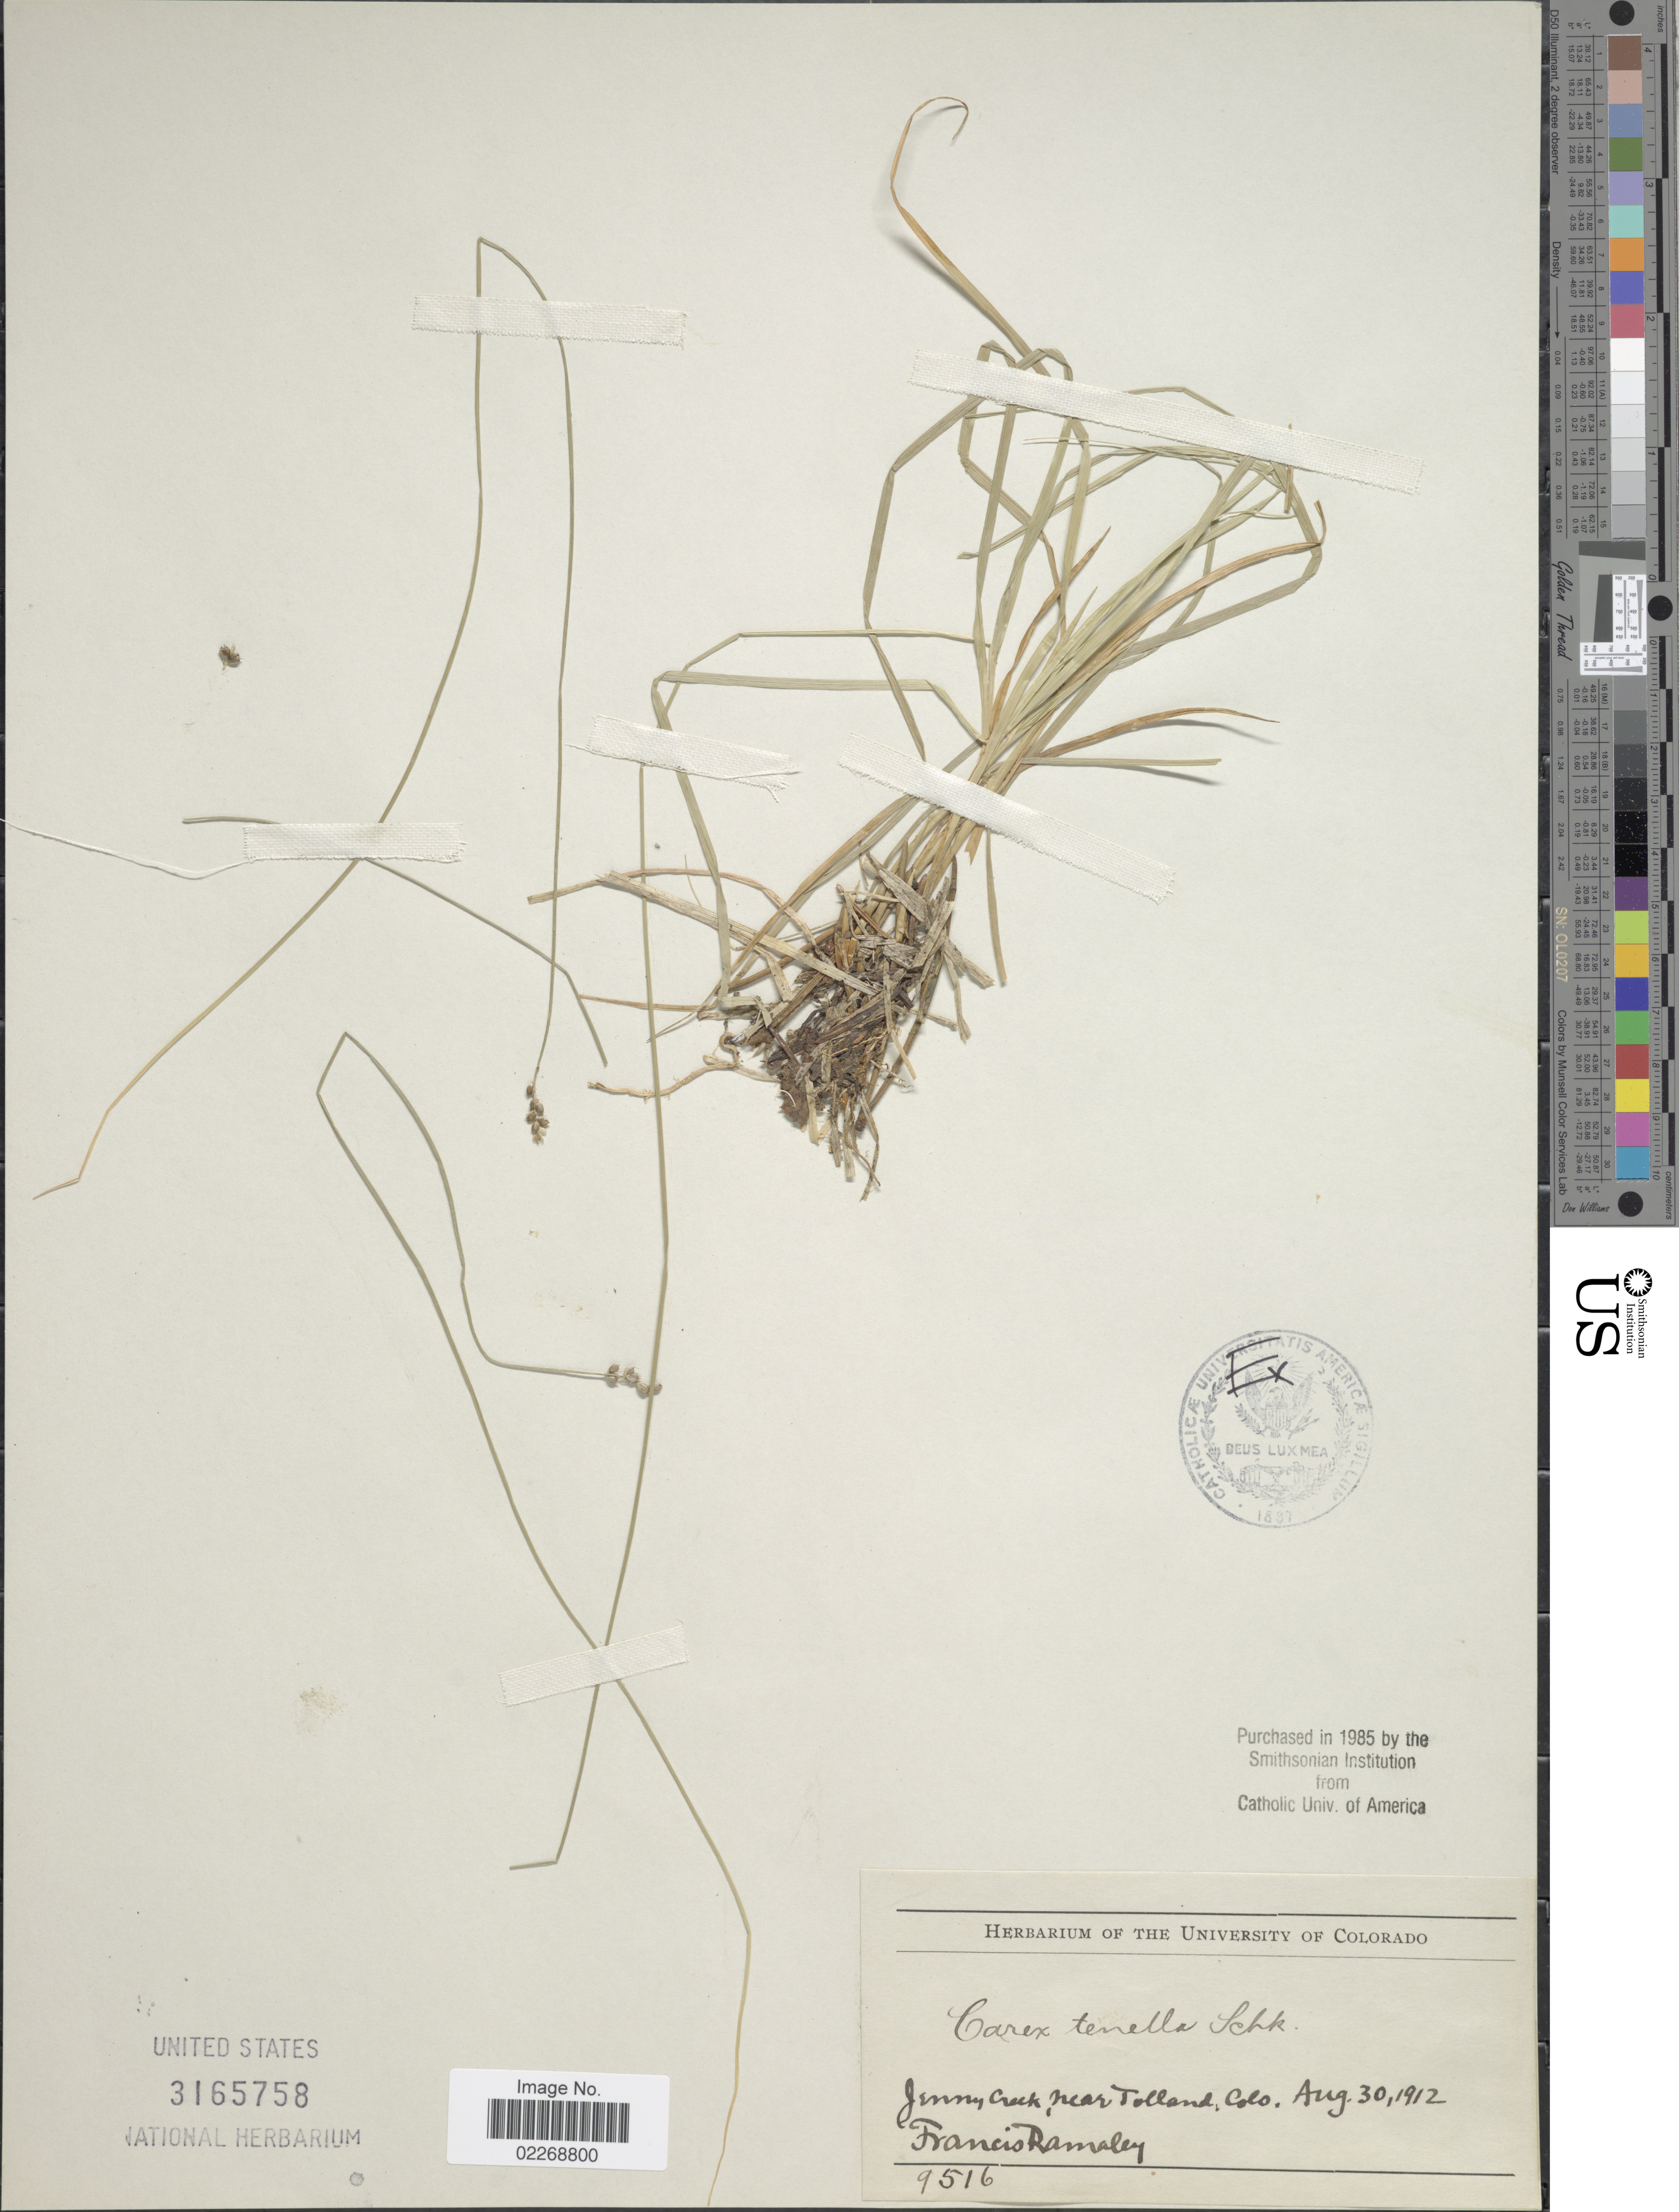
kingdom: Plantae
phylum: Tracheophyta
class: Liliopsida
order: Poales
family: Cyperaceae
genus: Carex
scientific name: Carex disperma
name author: Dewey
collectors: F. Ramaley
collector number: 9516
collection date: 1912-08-30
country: United States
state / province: Colorado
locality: Jenny Creek, near Tolland, Colo.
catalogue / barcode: US 3165758